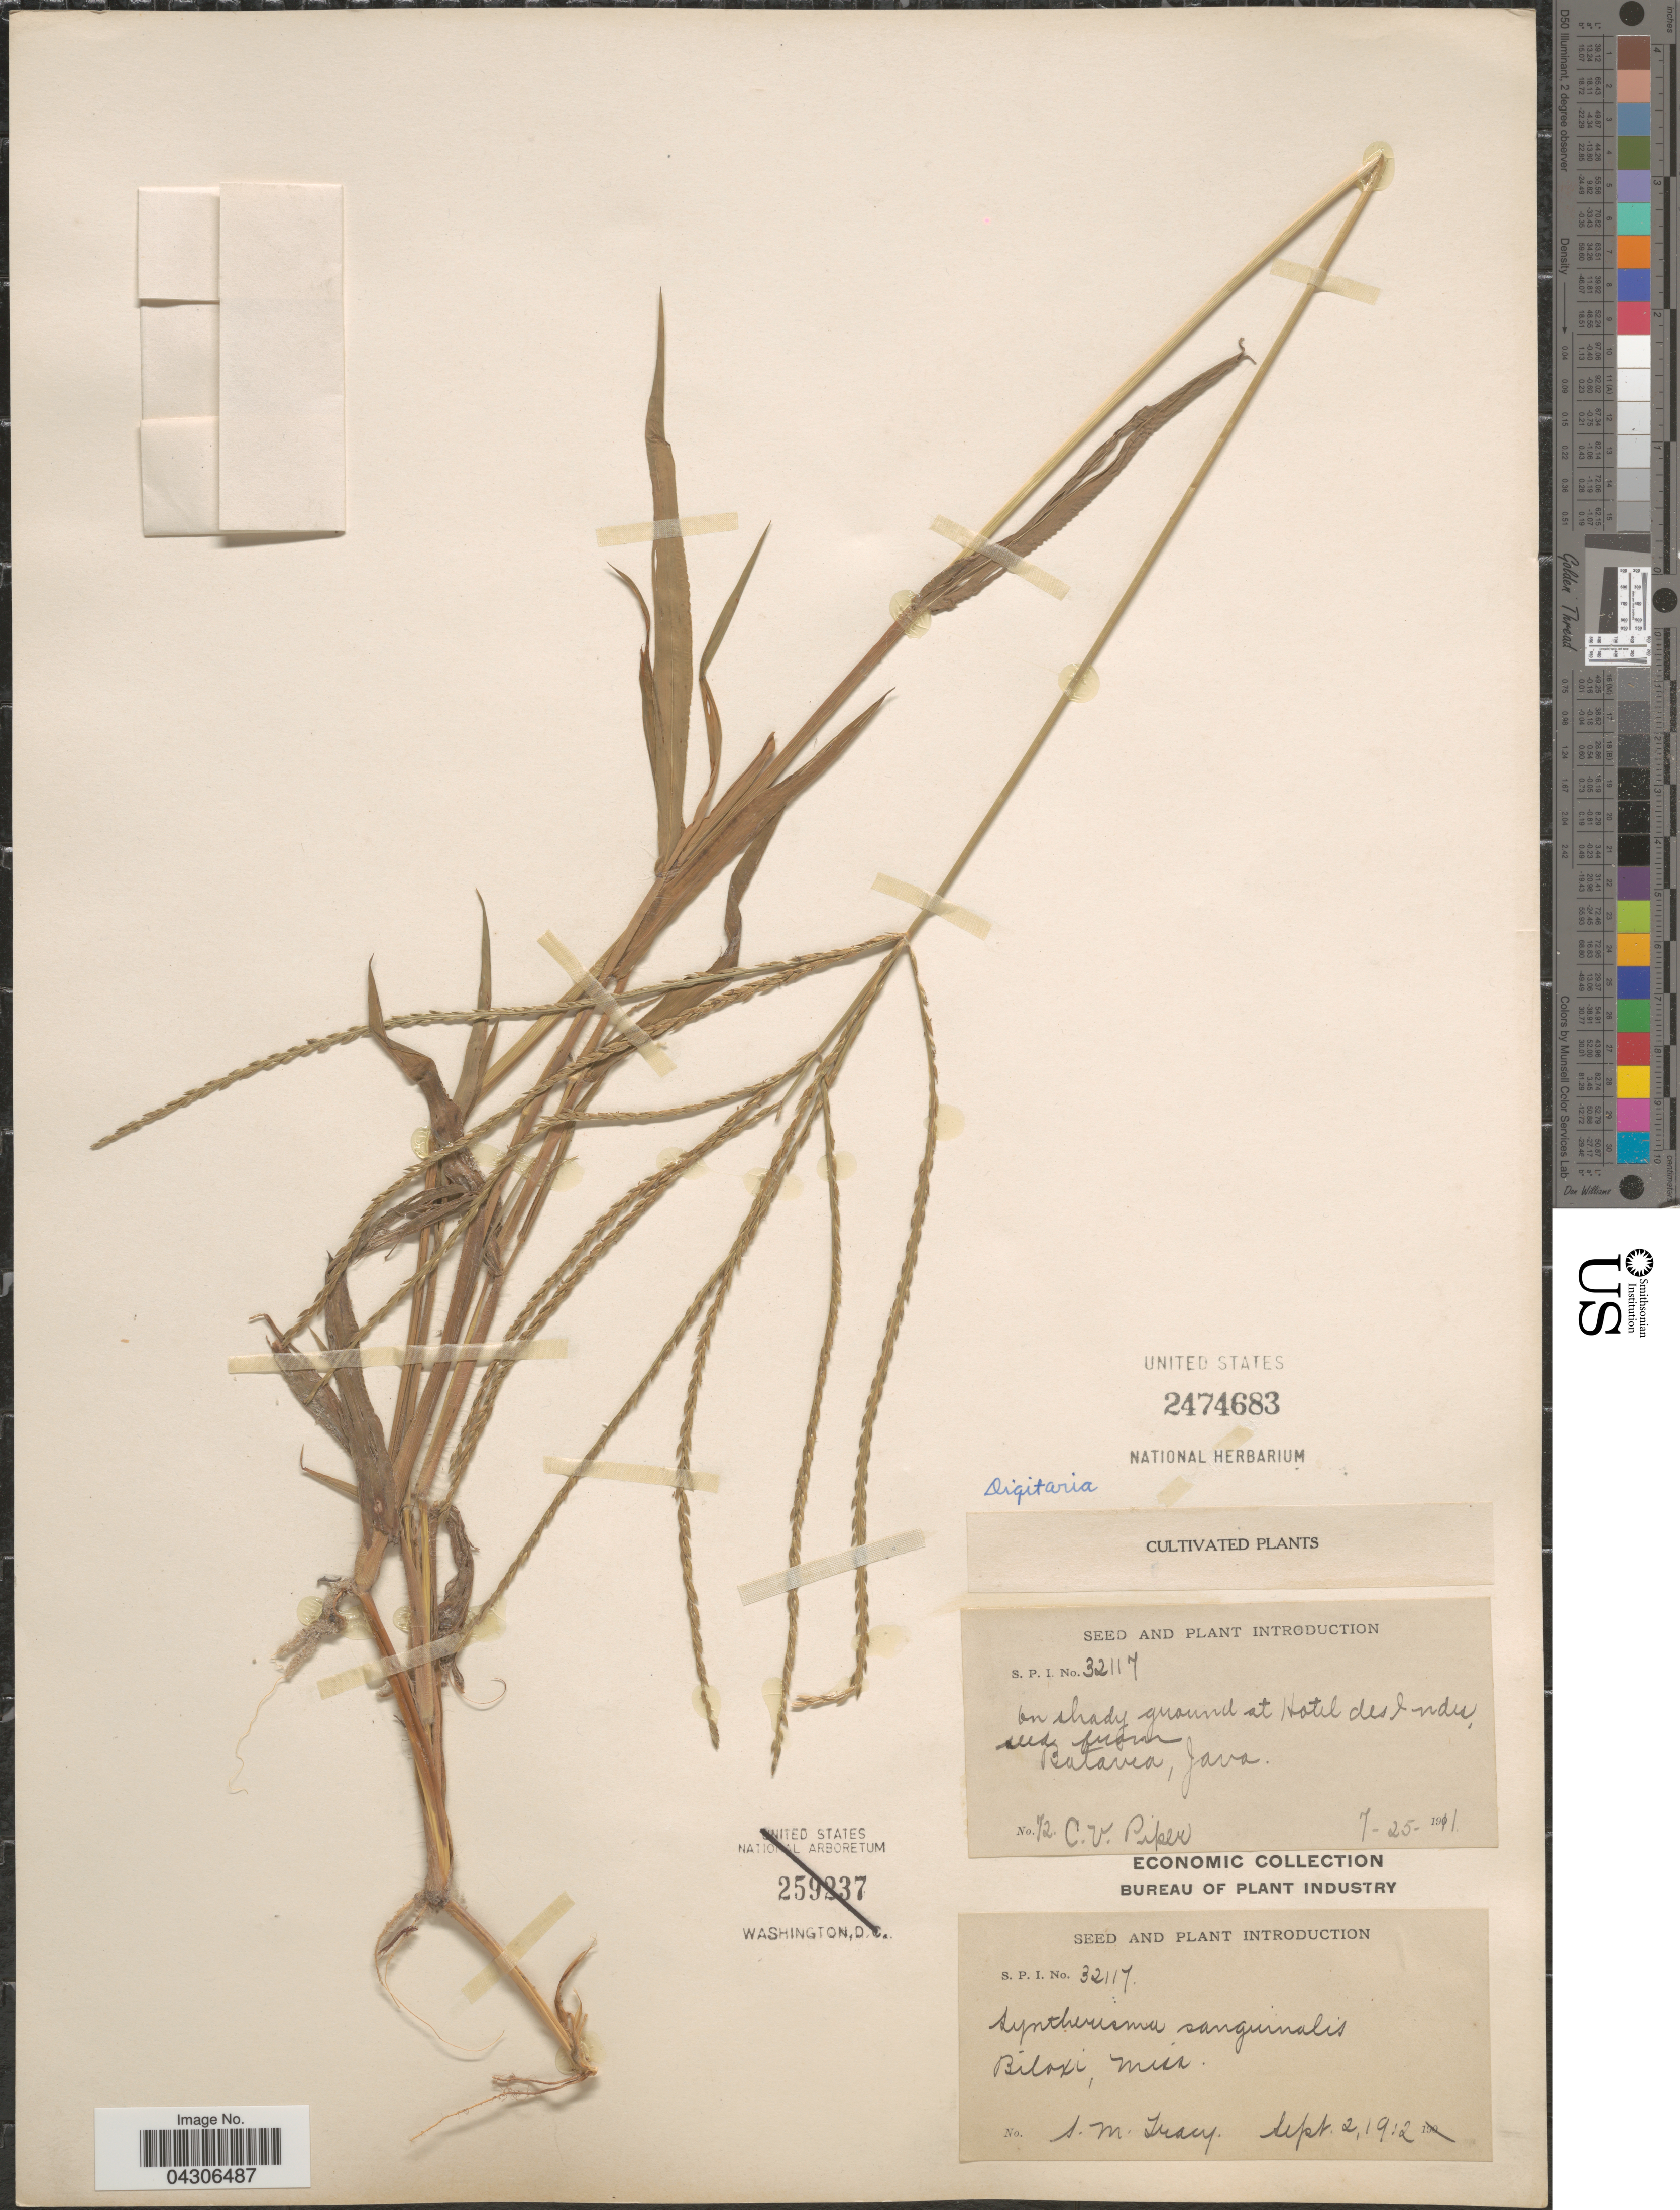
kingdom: Plantae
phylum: Tracheophyta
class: Liliopsida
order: Poales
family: Poaceae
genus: Digitaria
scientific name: Digitaria sanguinalis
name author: (L.) Scop.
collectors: C. V. Piper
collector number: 72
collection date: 1901-07-25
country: Indonesia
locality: Seed from Batavia, Java.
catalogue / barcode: US 2474683